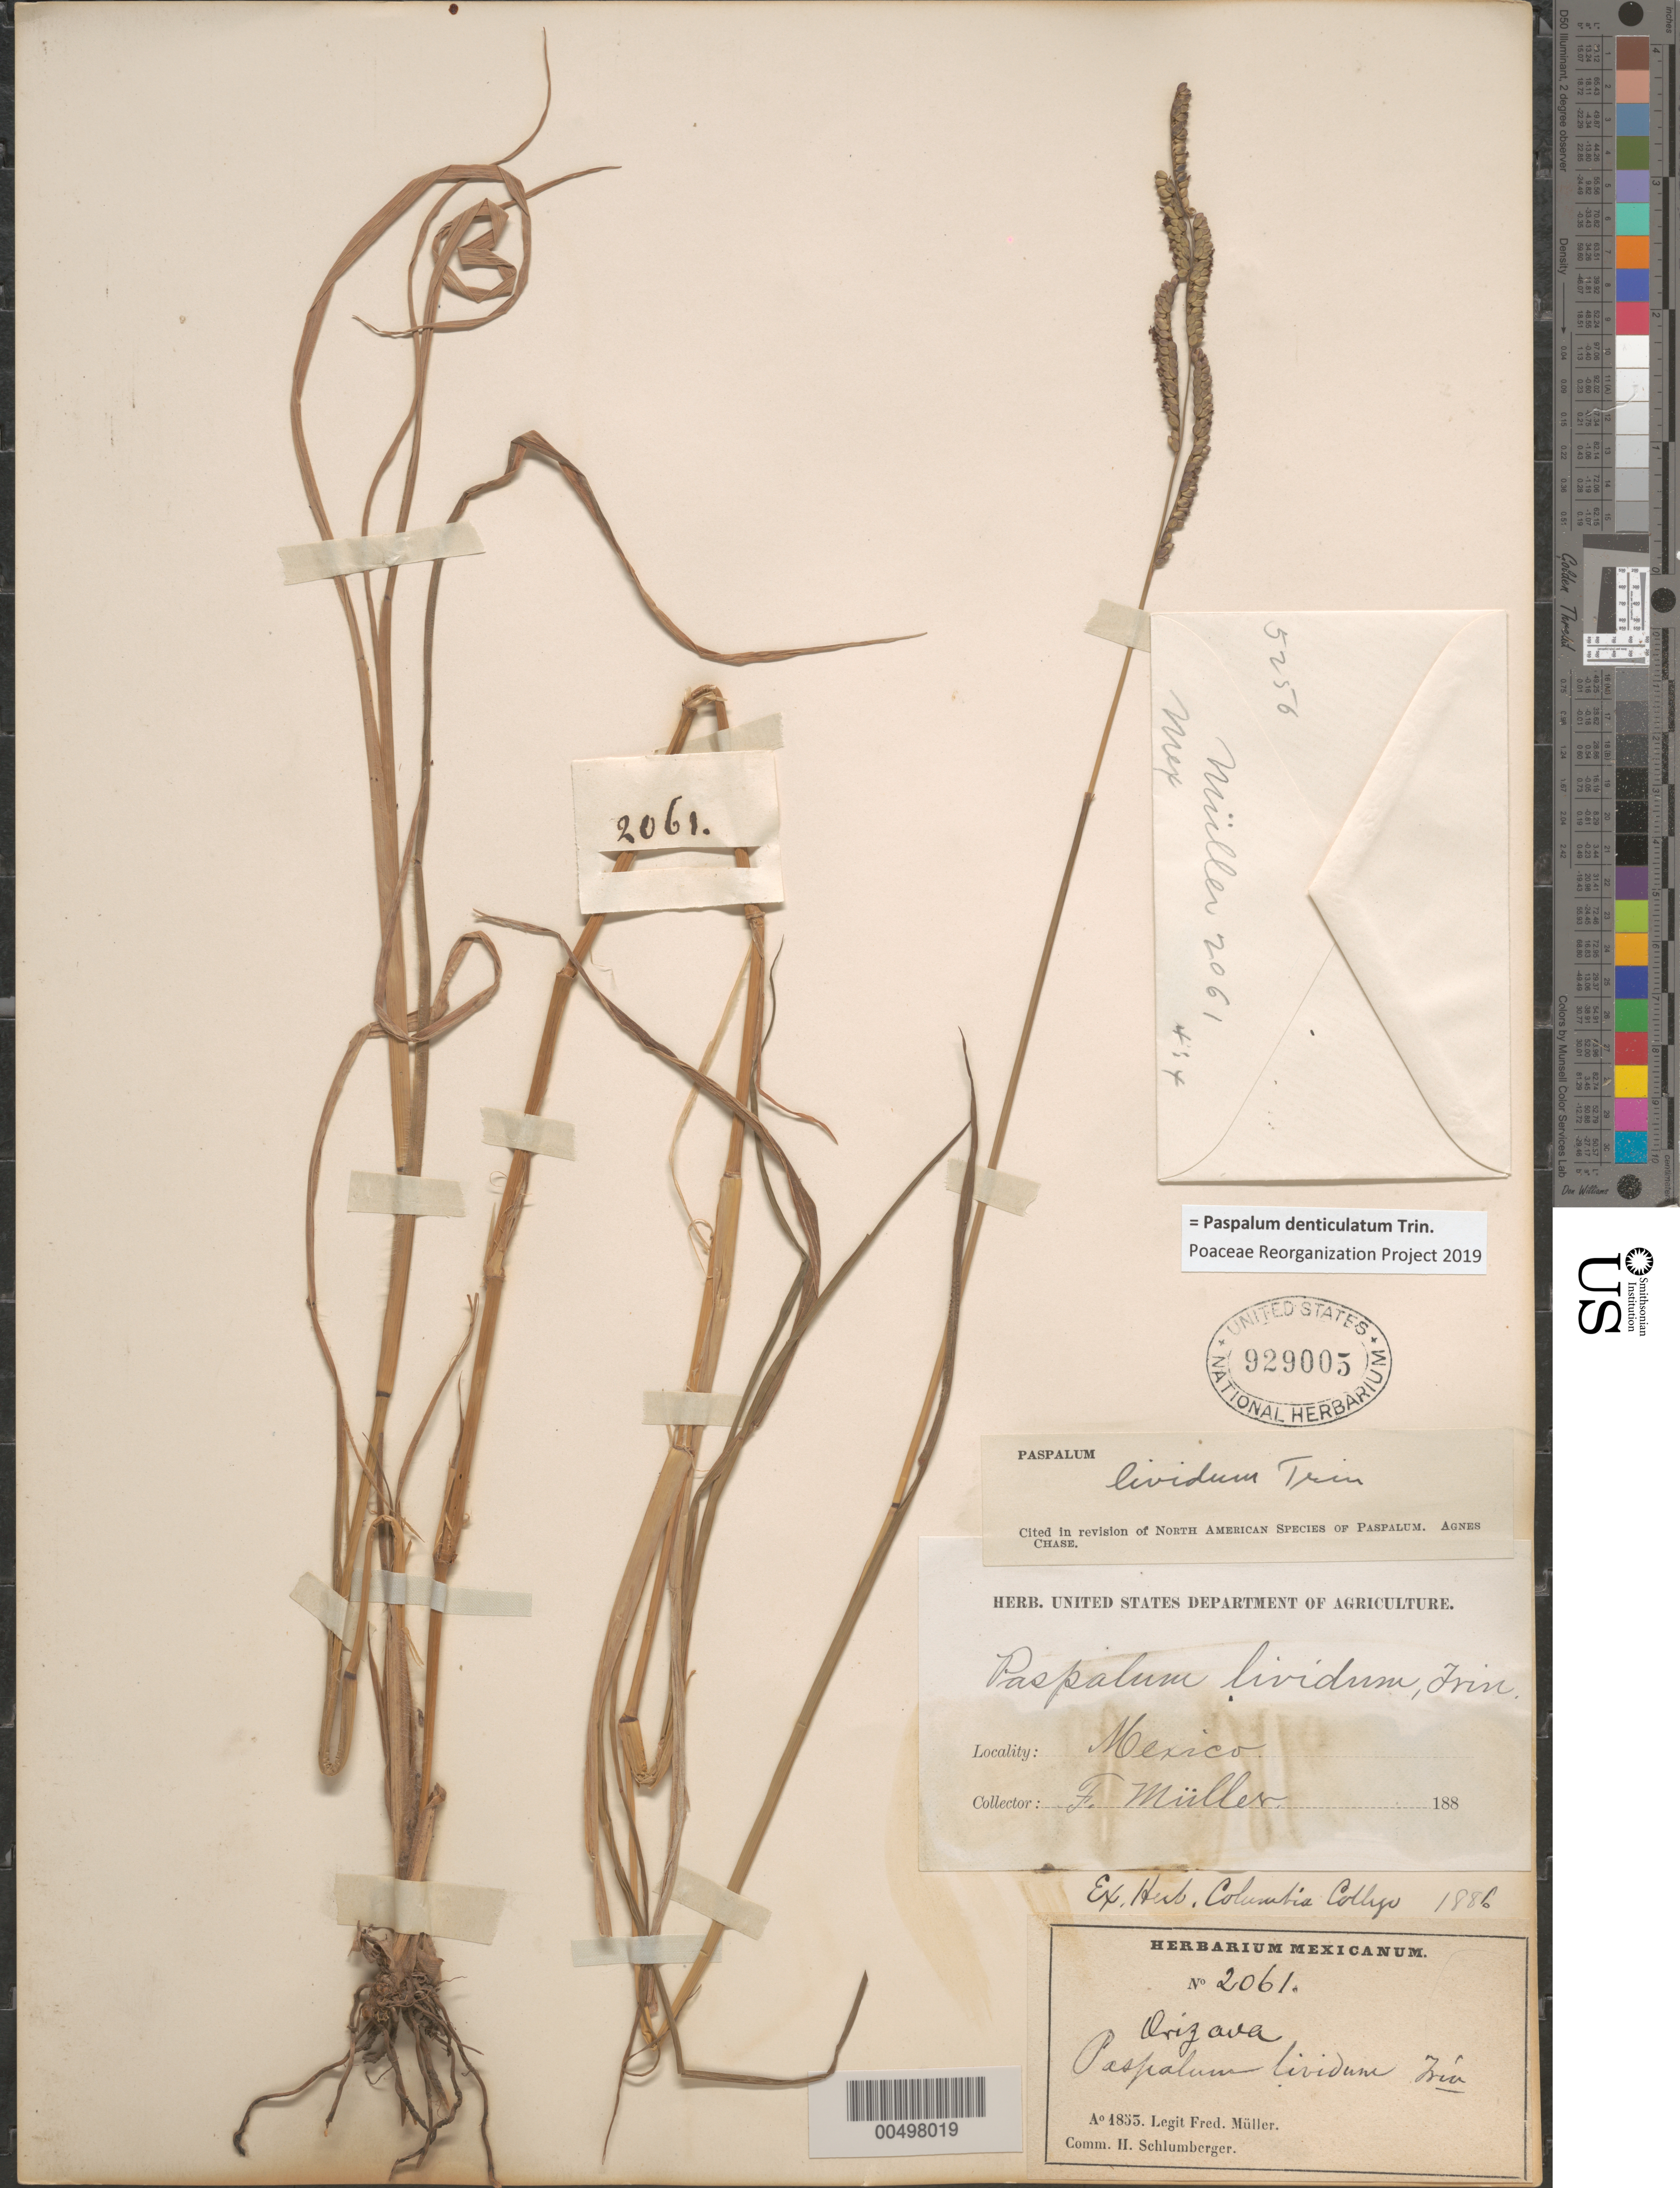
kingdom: Plantae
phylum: Tracheophyta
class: Liliopsida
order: Poales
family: Poaceae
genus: Paspalum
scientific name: Paspalum lividum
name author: Trin. in Schltdl.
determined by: Chase, [M.] Agnes, (US)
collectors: F. Mller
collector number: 2061/5256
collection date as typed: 1835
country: Mexico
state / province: Veracruz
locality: Orizava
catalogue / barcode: US 929005